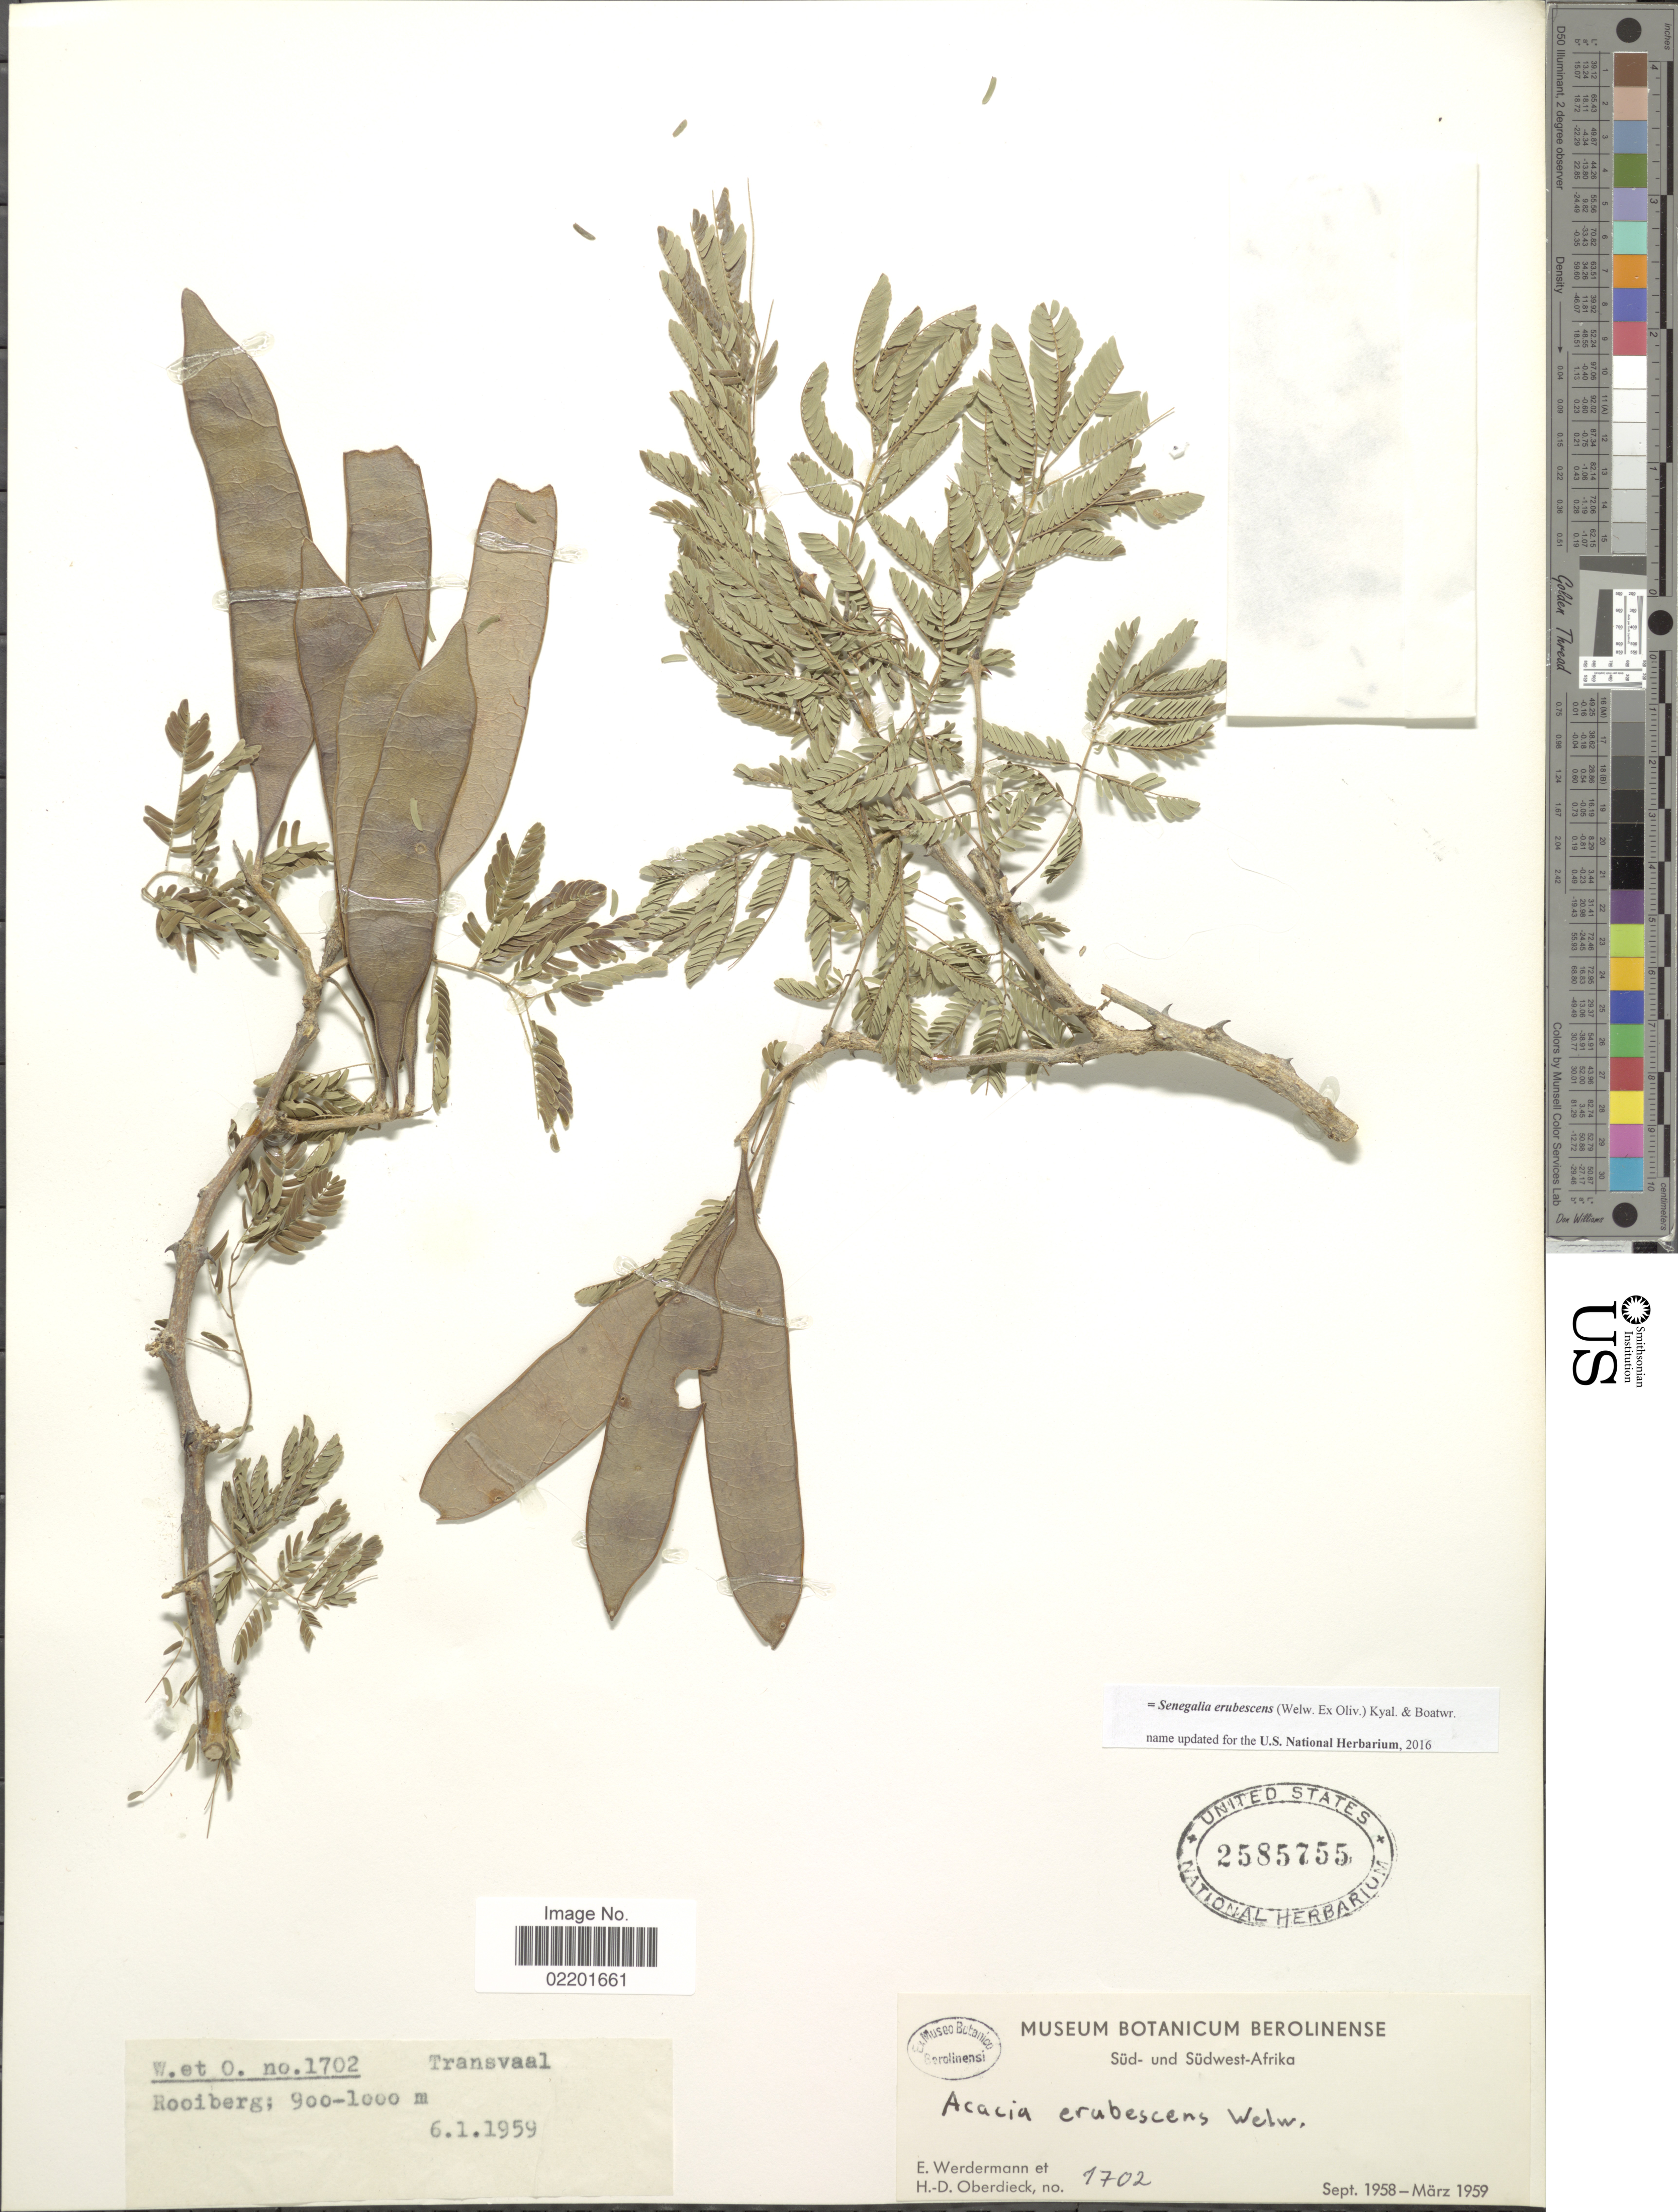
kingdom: Plantae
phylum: Tracheophyta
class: Magnoliopsida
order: Fabales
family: Fabaceae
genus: Senegalia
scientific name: Senegalia erubescens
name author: (Welw. ex Oliv.) Kyal. & Boatwr.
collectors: E. Werdermann & H. Oberdieck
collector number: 1702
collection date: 1959-01-06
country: Namibia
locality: Sudwest-Africa, Transvaal, Rooiberg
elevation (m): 900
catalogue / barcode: US 2585755